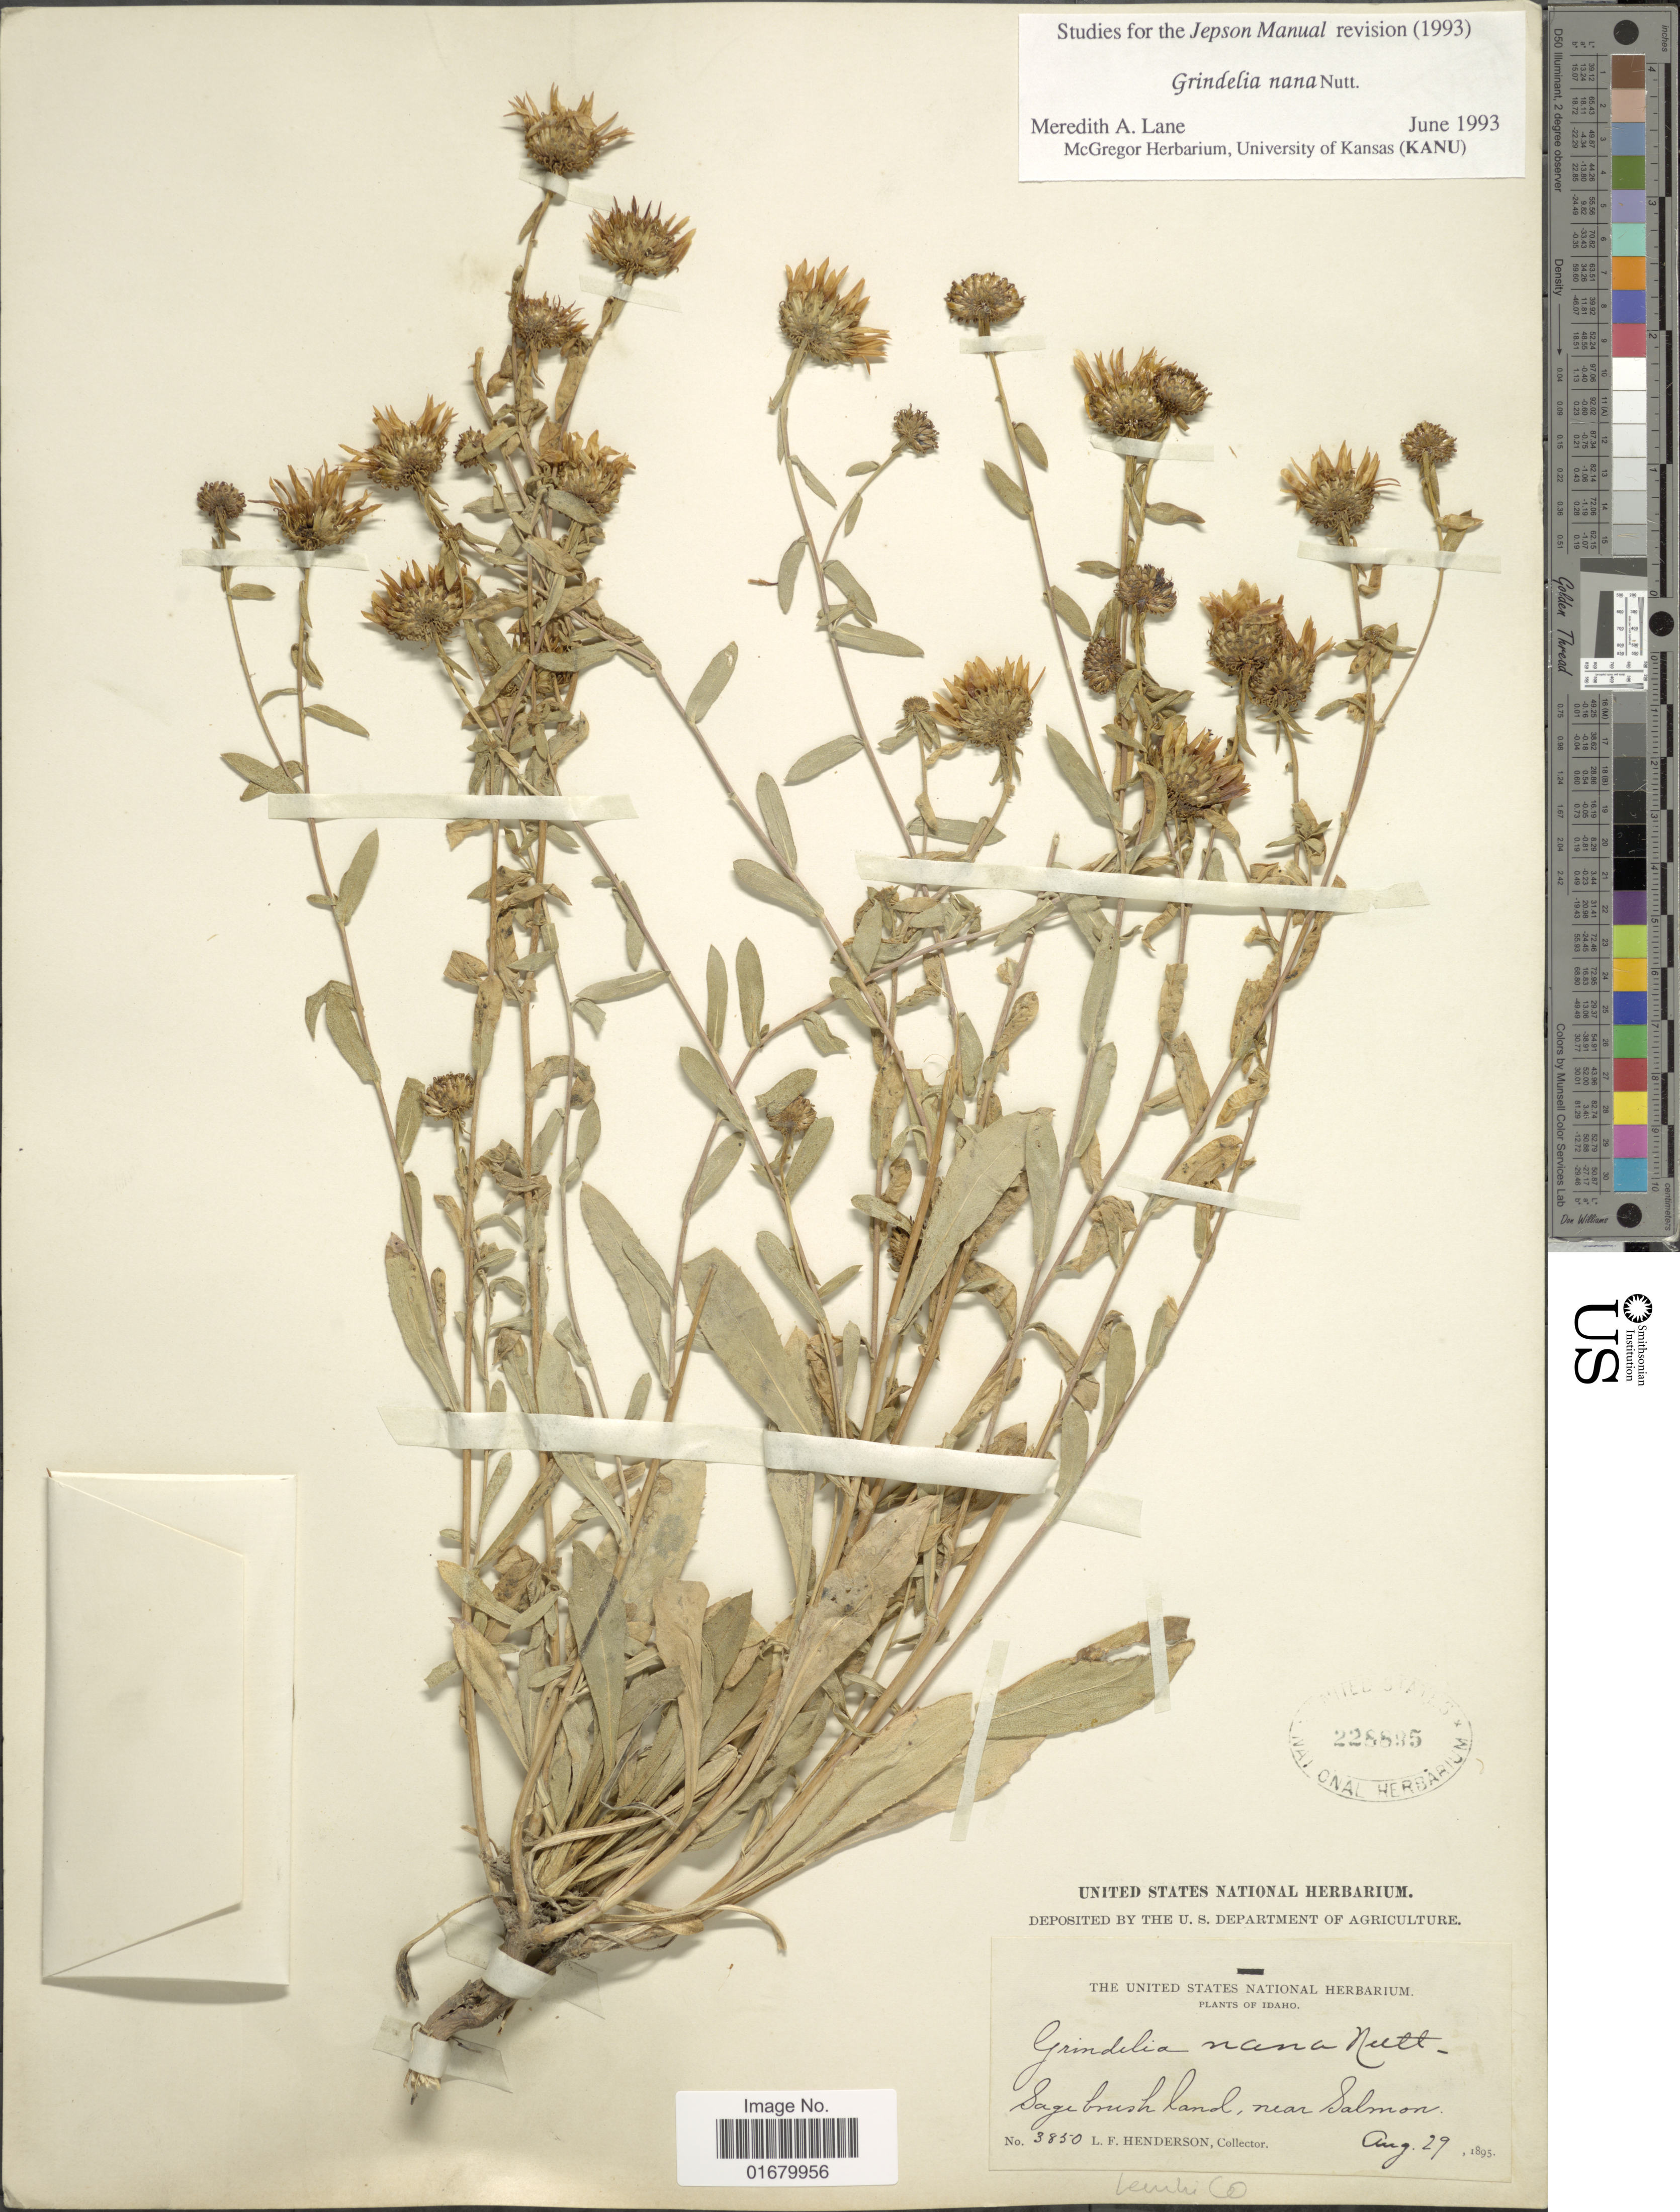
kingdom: Plantae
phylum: Tracheophyta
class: Magnoliopsida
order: Asterales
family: Asteraceae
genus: Grindelia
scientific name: Grindelia nana var. nana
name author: Nutt.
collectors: L. Henderson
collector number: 3850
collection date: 1895-08-29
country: United States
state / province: Idaho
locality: Sagebrushland, near Salmon.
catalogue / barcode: US 228835